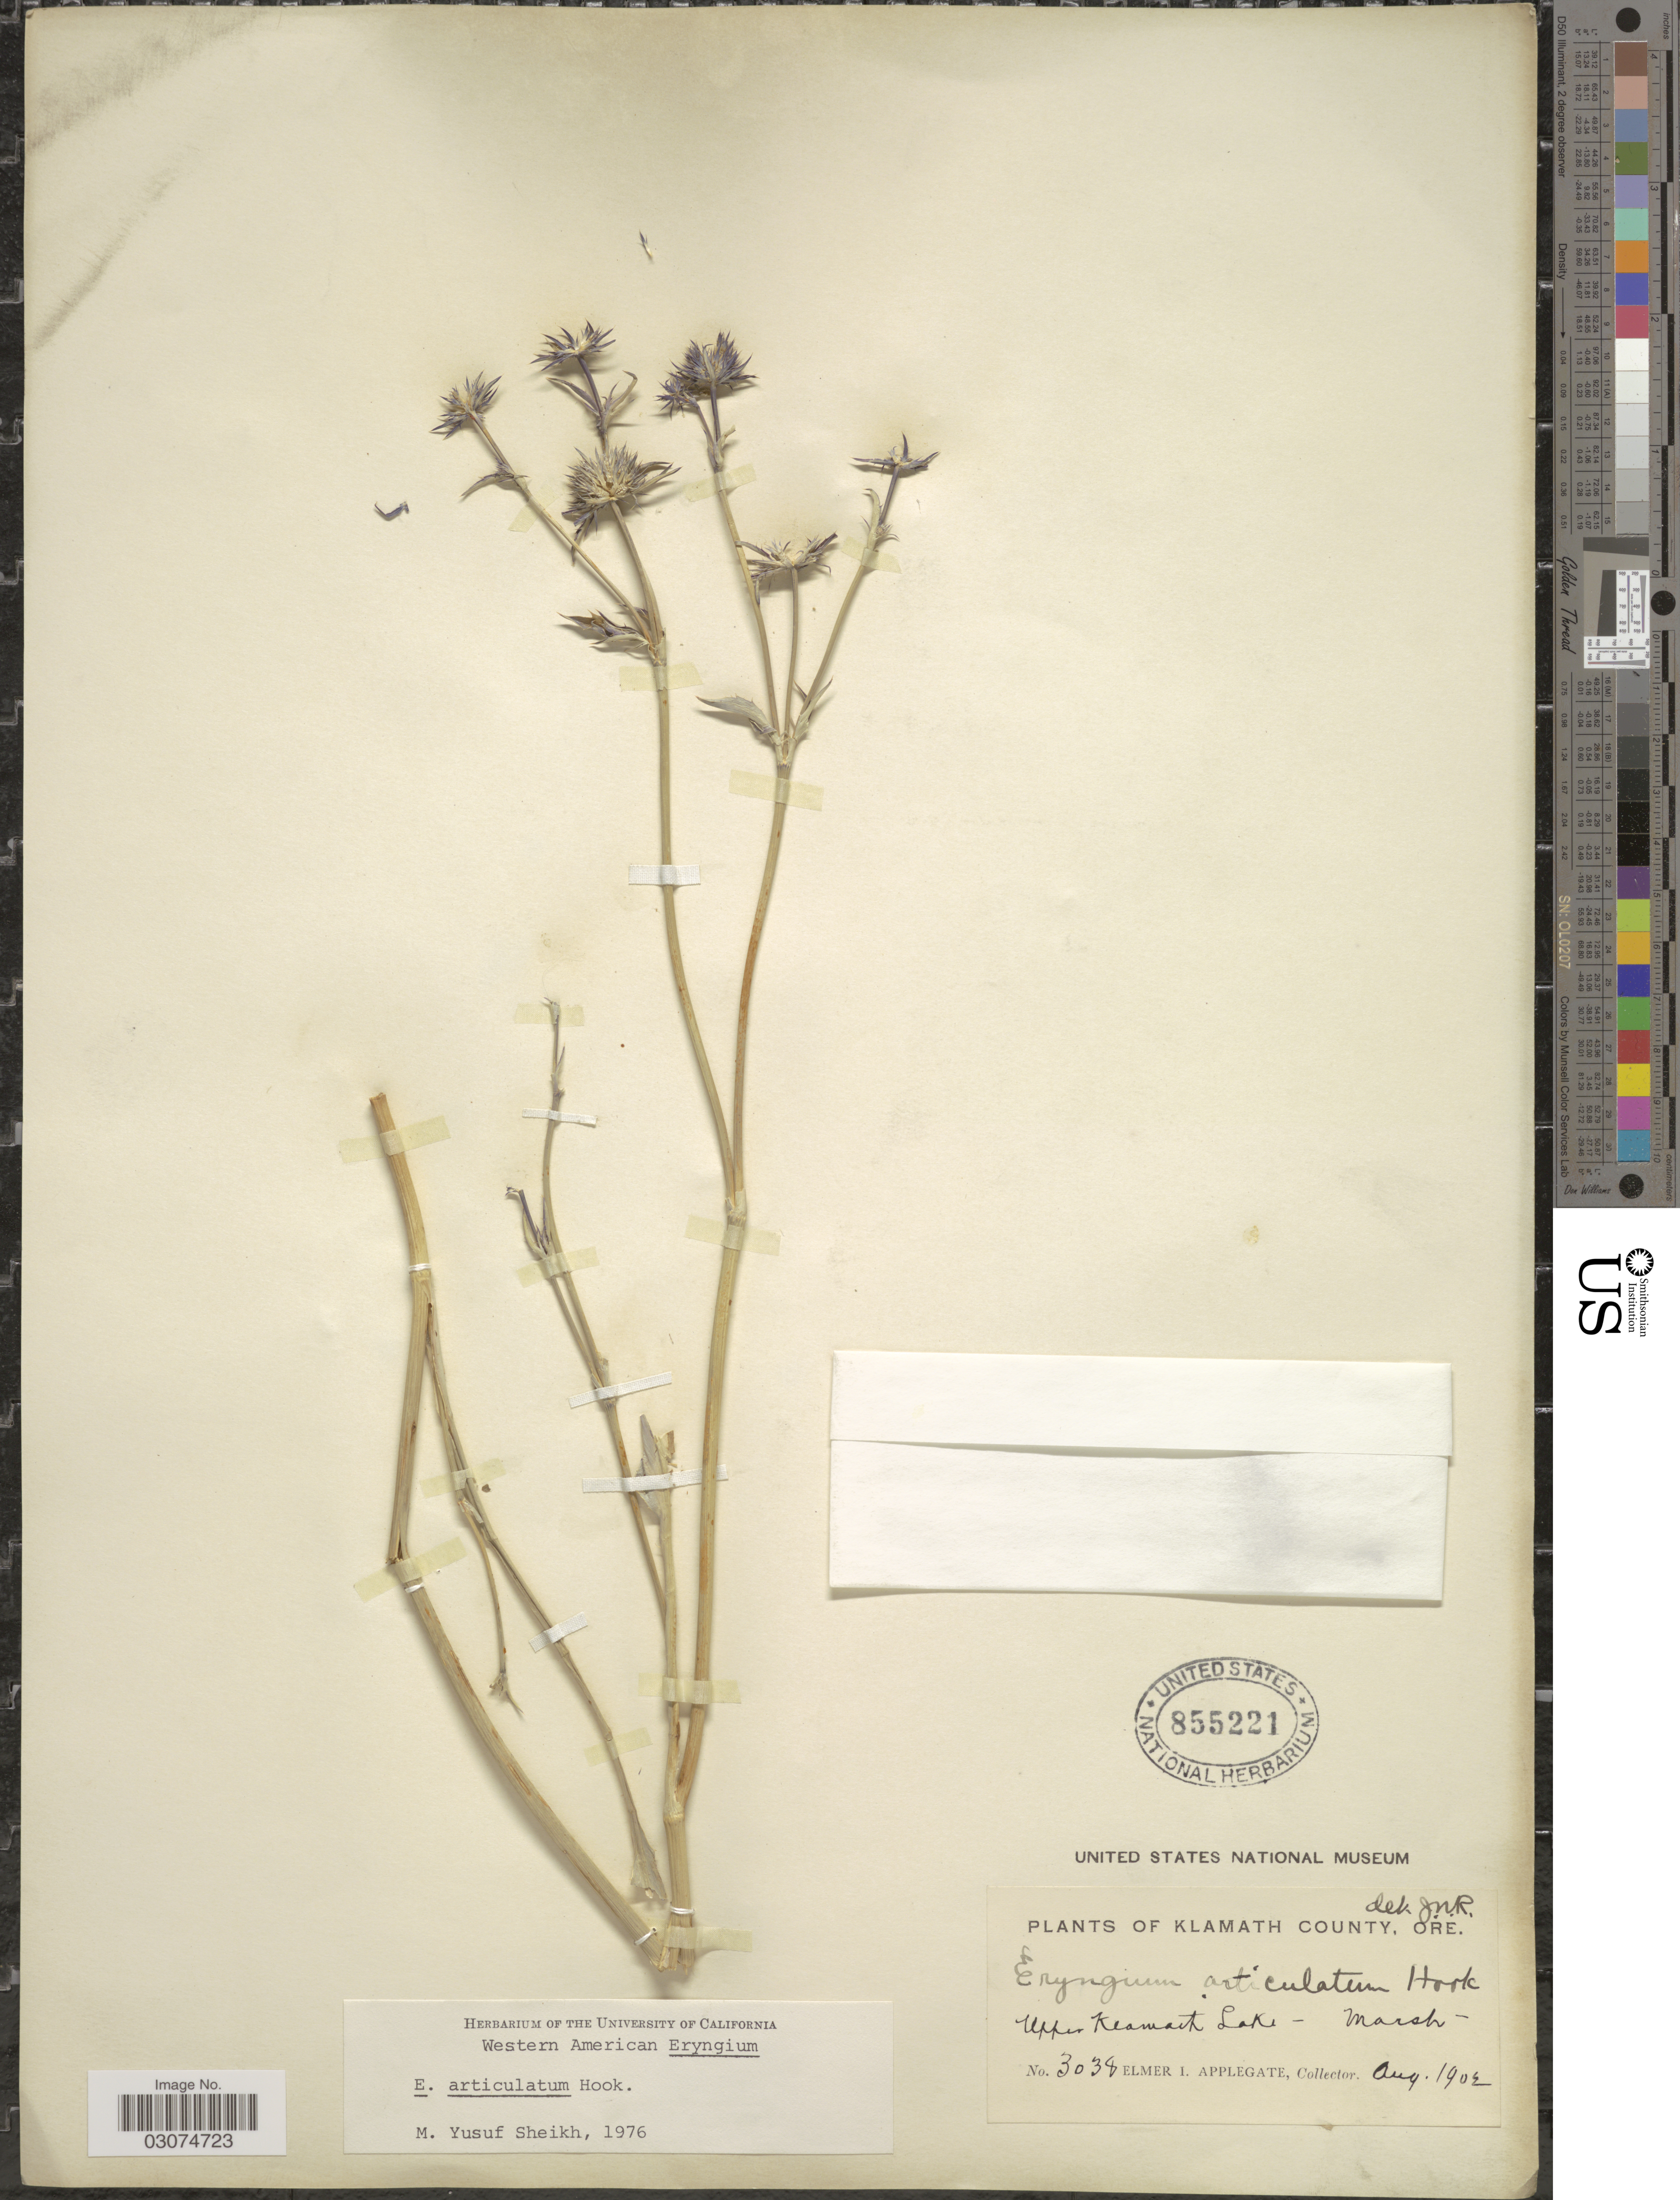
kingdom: Plantae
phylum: Tracheophyta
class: Magnoliopsida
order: Apiales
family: Apiaceae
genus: Eryngium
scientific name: Eryngium articulatum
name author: Hook.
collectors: E. I. Applegate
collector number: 3038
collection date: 1902-08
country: United States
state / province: Oregon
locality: Klamath County, Ore. Upper Klamath Lake - Marsh.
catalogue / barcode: US 855221